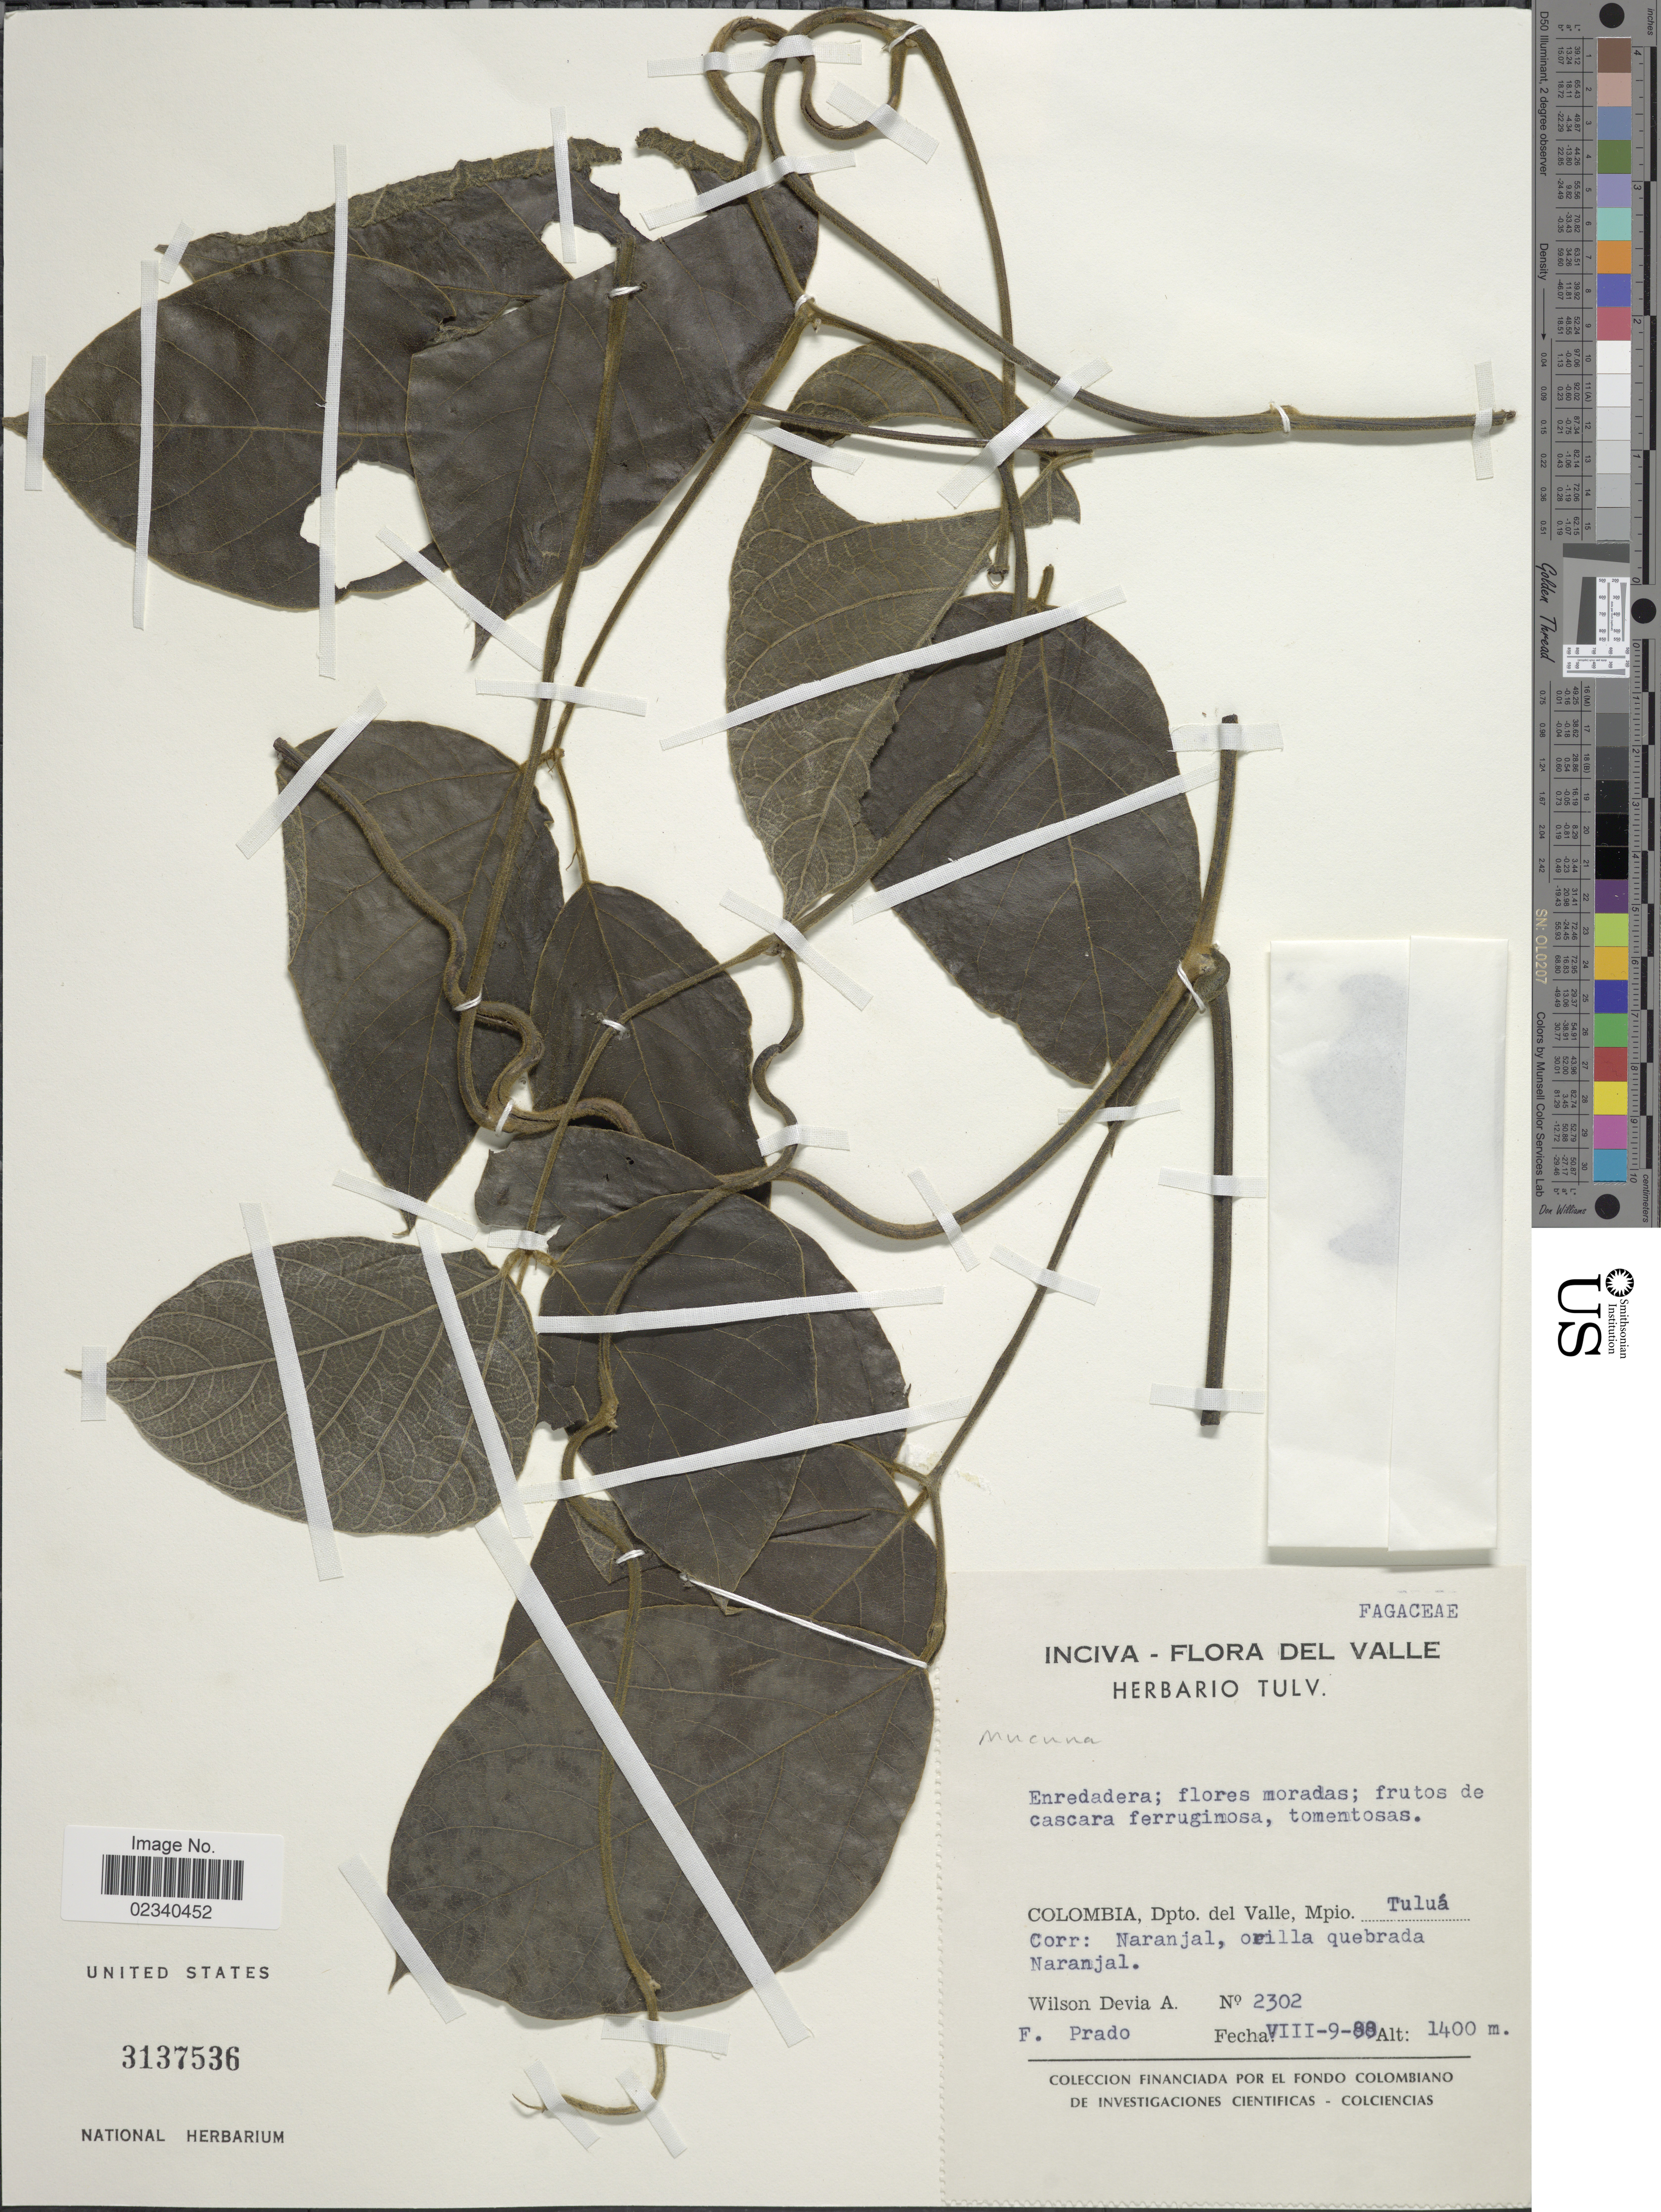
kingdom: Plantae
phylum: Tracheophyta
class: Magnoliopsida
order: Fabales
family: Fabaceae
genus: Mucuna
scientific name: Mucuna sp.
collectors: W. Devia A. & F. Prado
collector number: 2302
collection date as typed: Transcribed d/m/y: 9/8/88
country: Colombia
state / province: Valle del Cauca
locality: Dpto. del Valle, Mpio. Tulua. Corr: Naranjal, orilla quebrada Naranjal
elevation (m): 1400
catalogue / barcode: US 3137536